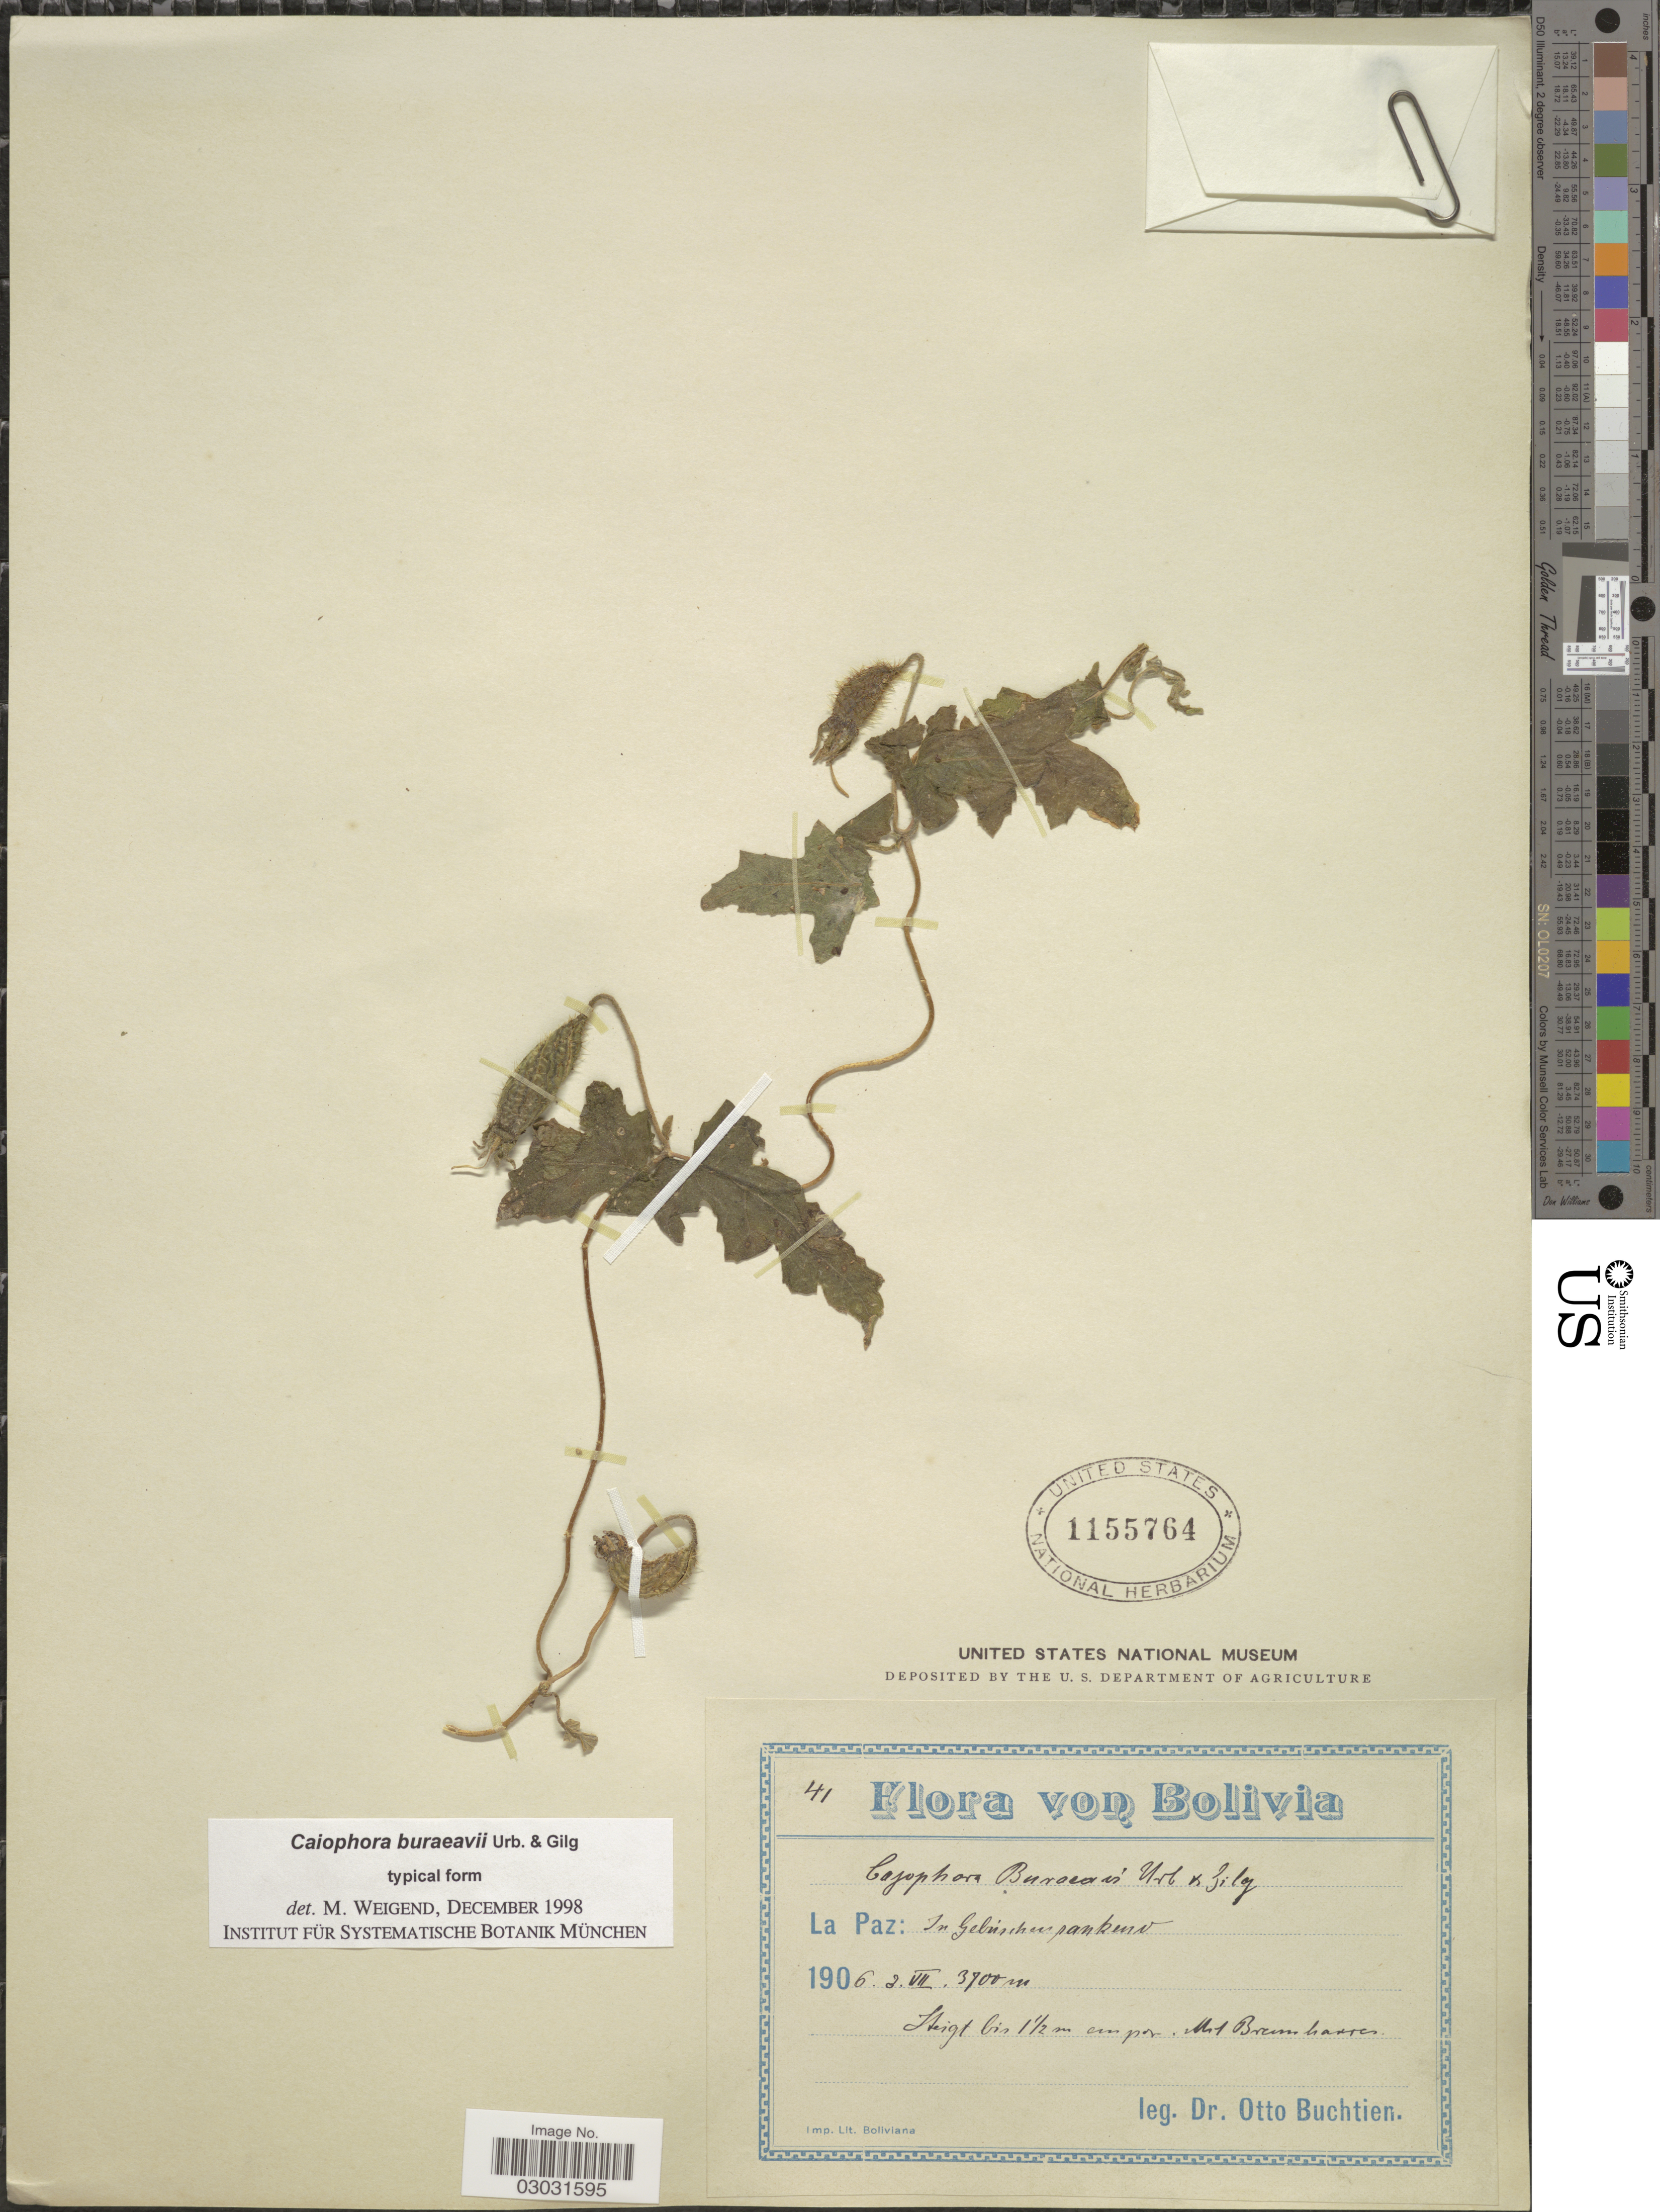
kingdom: Plantae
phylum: Tracheophyta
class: Magnoliopsida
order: Cornales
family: Loasaceae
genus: Caiophora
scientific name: Caiophora buraeavii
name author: Urb. & Gilg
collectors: O. Buchtien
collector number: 41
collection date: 1906-07-03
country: Bolivia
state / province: La Paz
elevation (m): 3700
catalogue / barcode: US 1155764